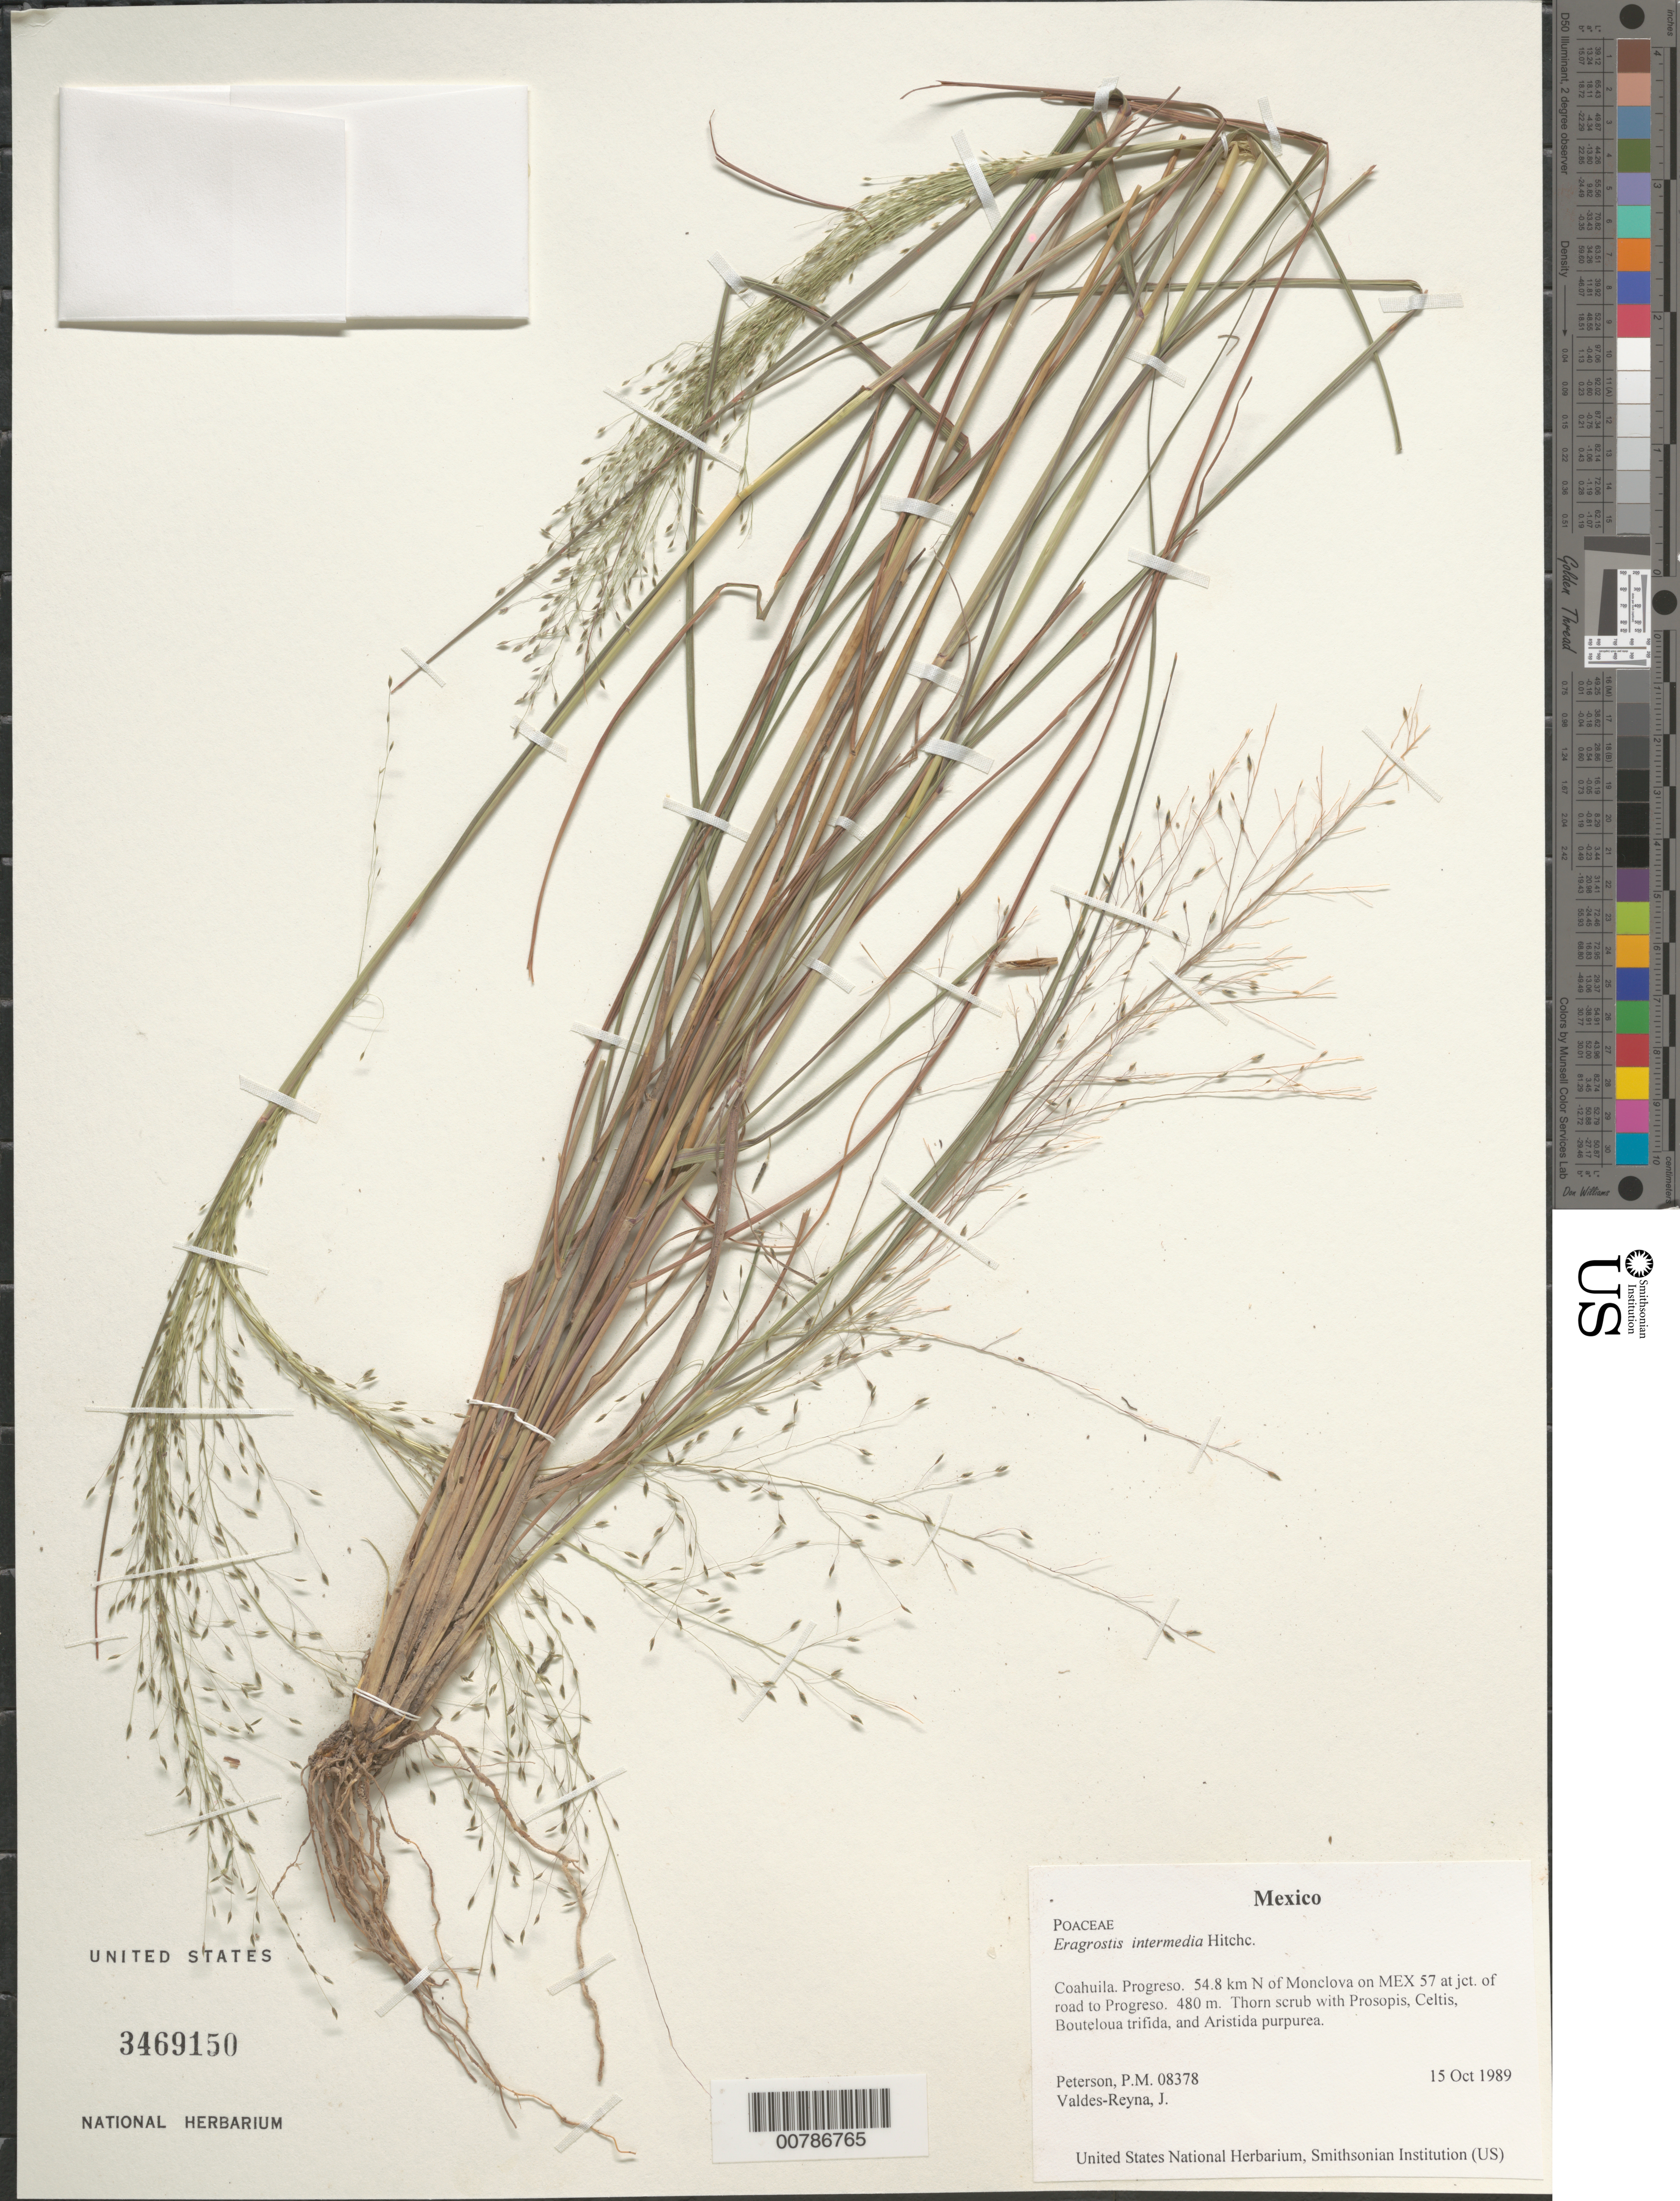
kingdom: Plantae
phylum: Tracheophyta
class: Liliopsida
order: Poales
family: Poaceae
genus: Eragrostis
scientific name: Eragrostis intermedia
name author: Hitchc.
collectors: P. M. Peterson & J. Valdés-Reyna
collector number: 08378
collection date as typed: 15 Oct 1989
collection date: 1989-10-15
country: Mexico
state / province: Coahuila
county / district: Progreso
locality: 54.8 km N of Monclova on MEX 57 at jct. of road to Progreso.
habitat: Thorn scrub with Prosopis, Celtis, Bouteloua trifida, and Aristida purpurea.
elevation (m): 480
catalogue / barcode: US 3469150